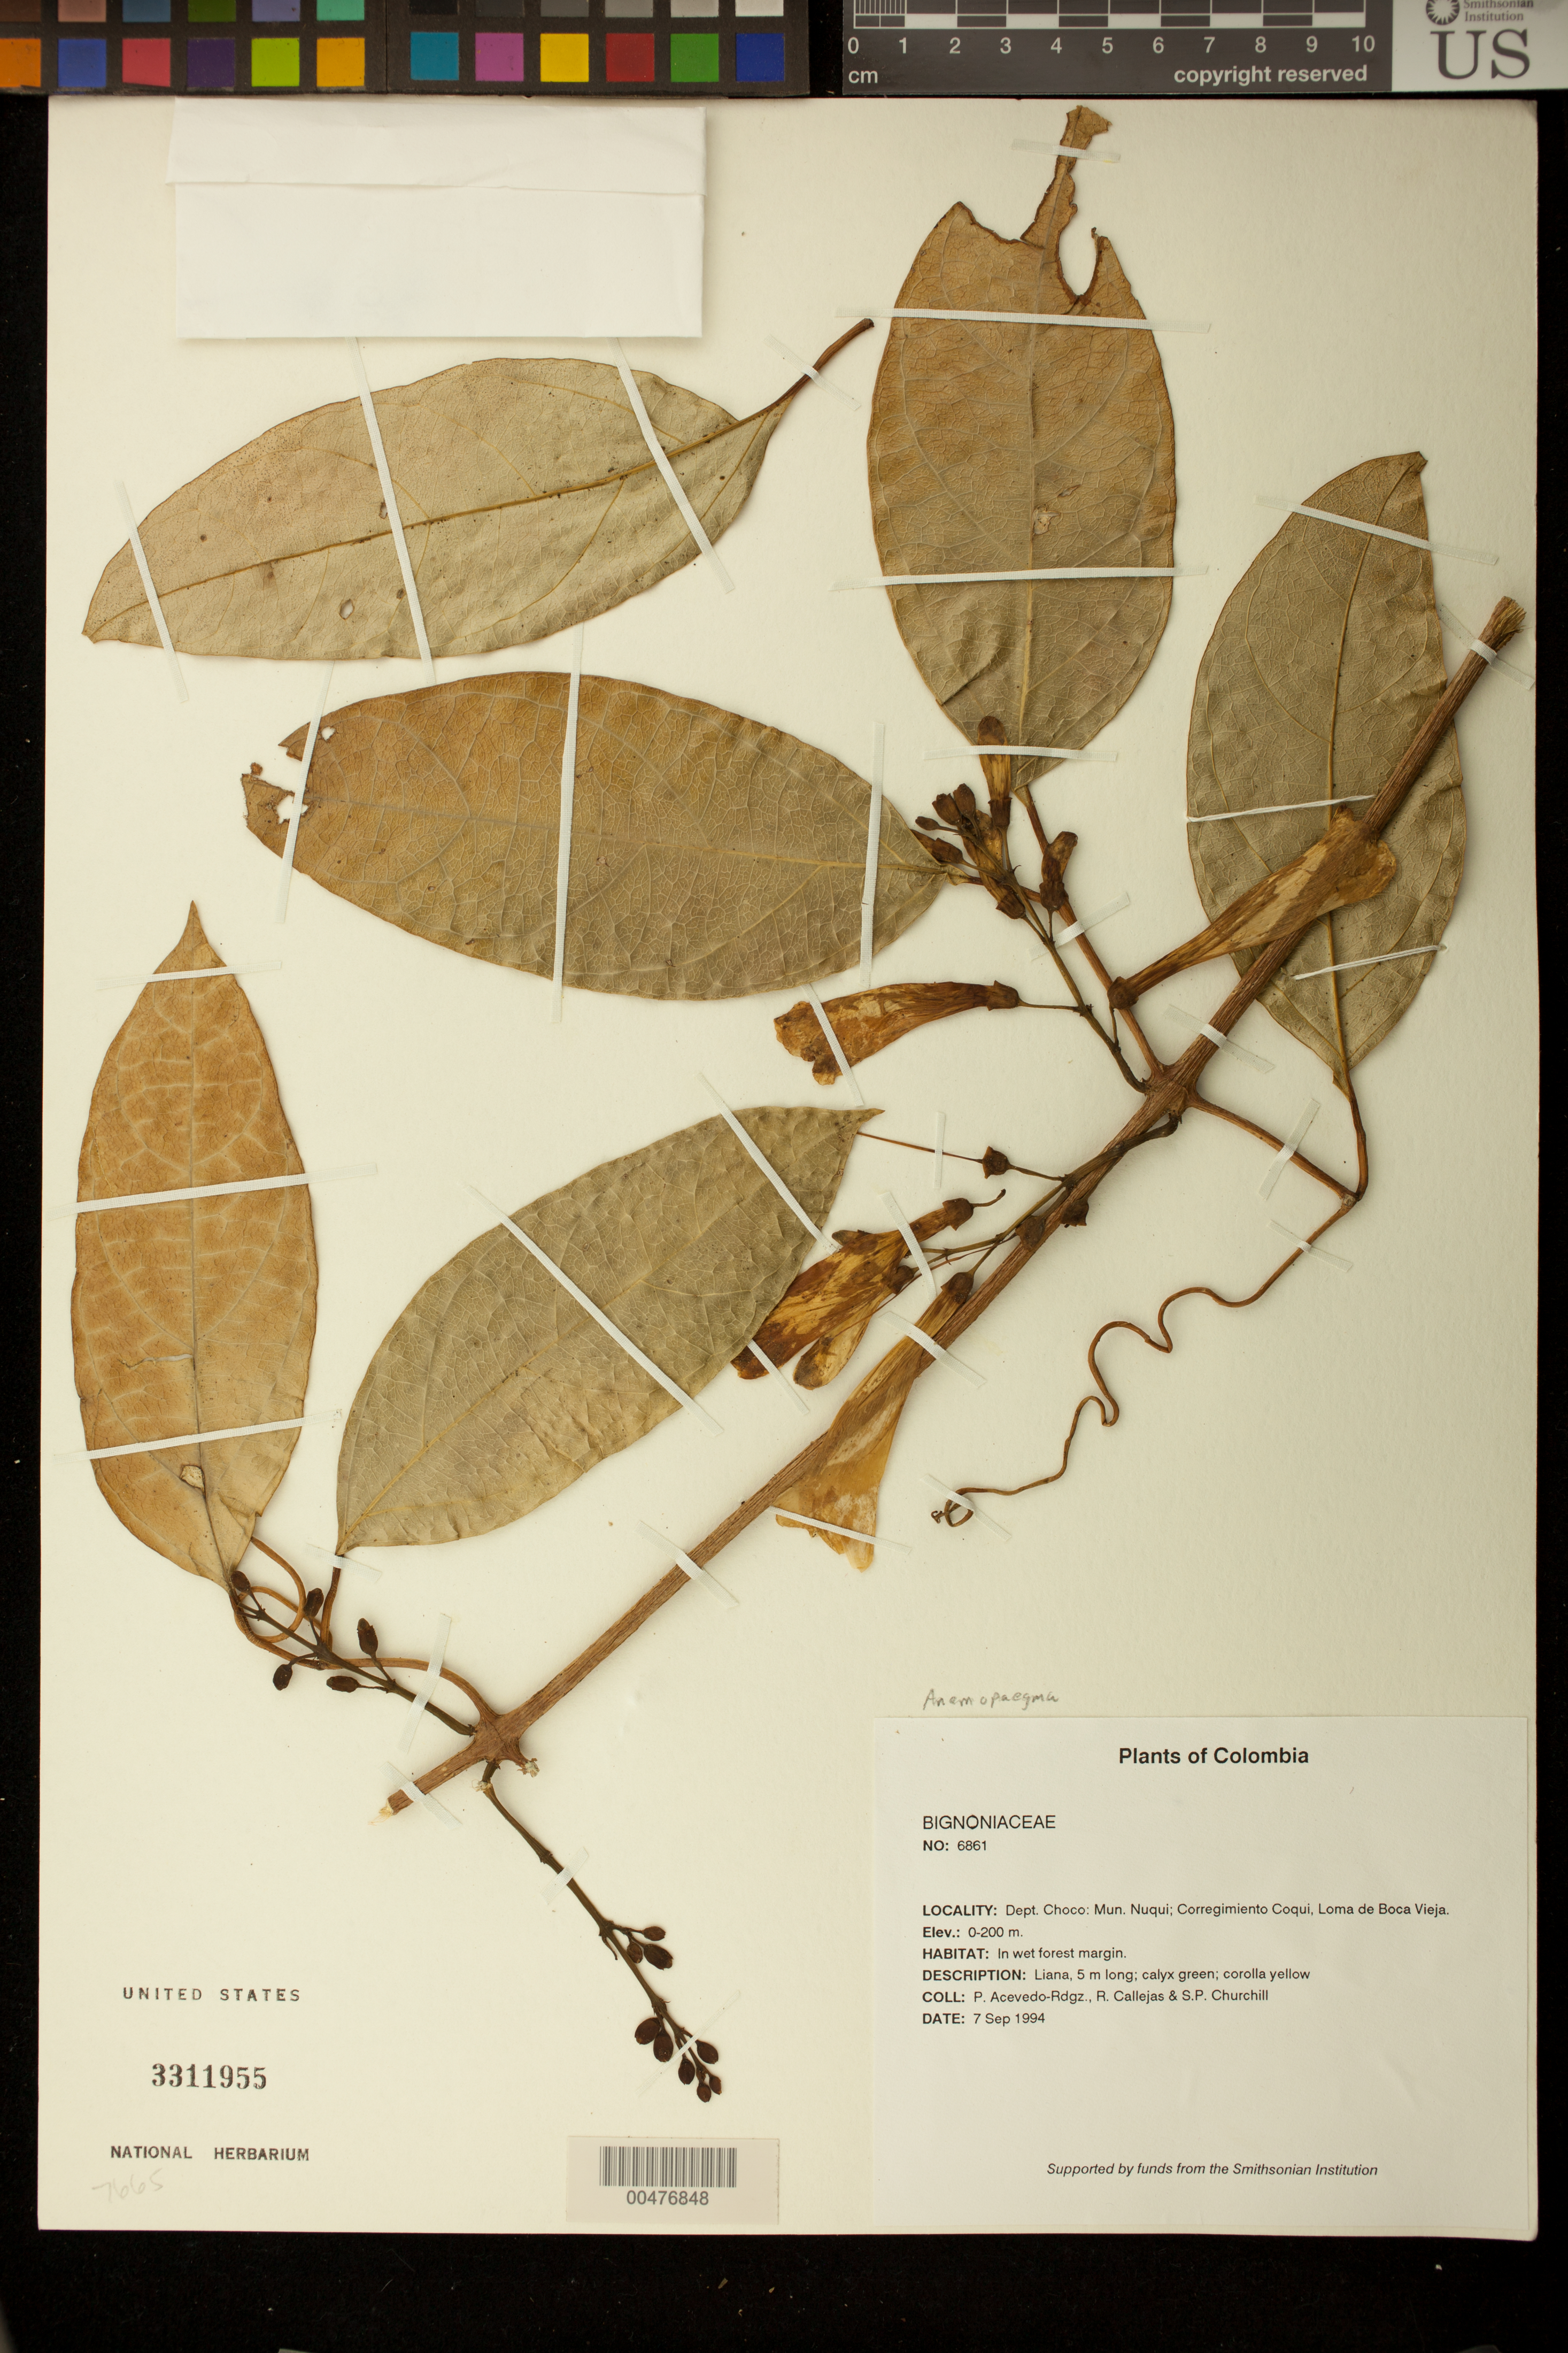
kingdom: Plantae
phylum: Tracheophyta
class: Magnoliopsida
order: Lamiales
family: Bignoniaceae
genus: Anemopaegma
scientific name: Anemopaegma chrysanthum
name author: Dugand G.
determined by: Strong, M. T., (US), Smithsonian Institution - National Museum of Natural History (UNITED STATES)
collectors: P. Acevedo-Rodr., R. Callejas & S. Churchill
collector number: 6861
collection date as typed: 07 Sep 1994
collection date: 1994-09-07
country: Colombia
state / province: Chocó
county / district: Nuqui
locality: Depart. Choco; Mun. Nuqui; Corregimiento Coqui; Loma de Boca Vieja.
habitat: In wet forest margin.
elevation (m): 0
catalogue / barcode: US 3311955